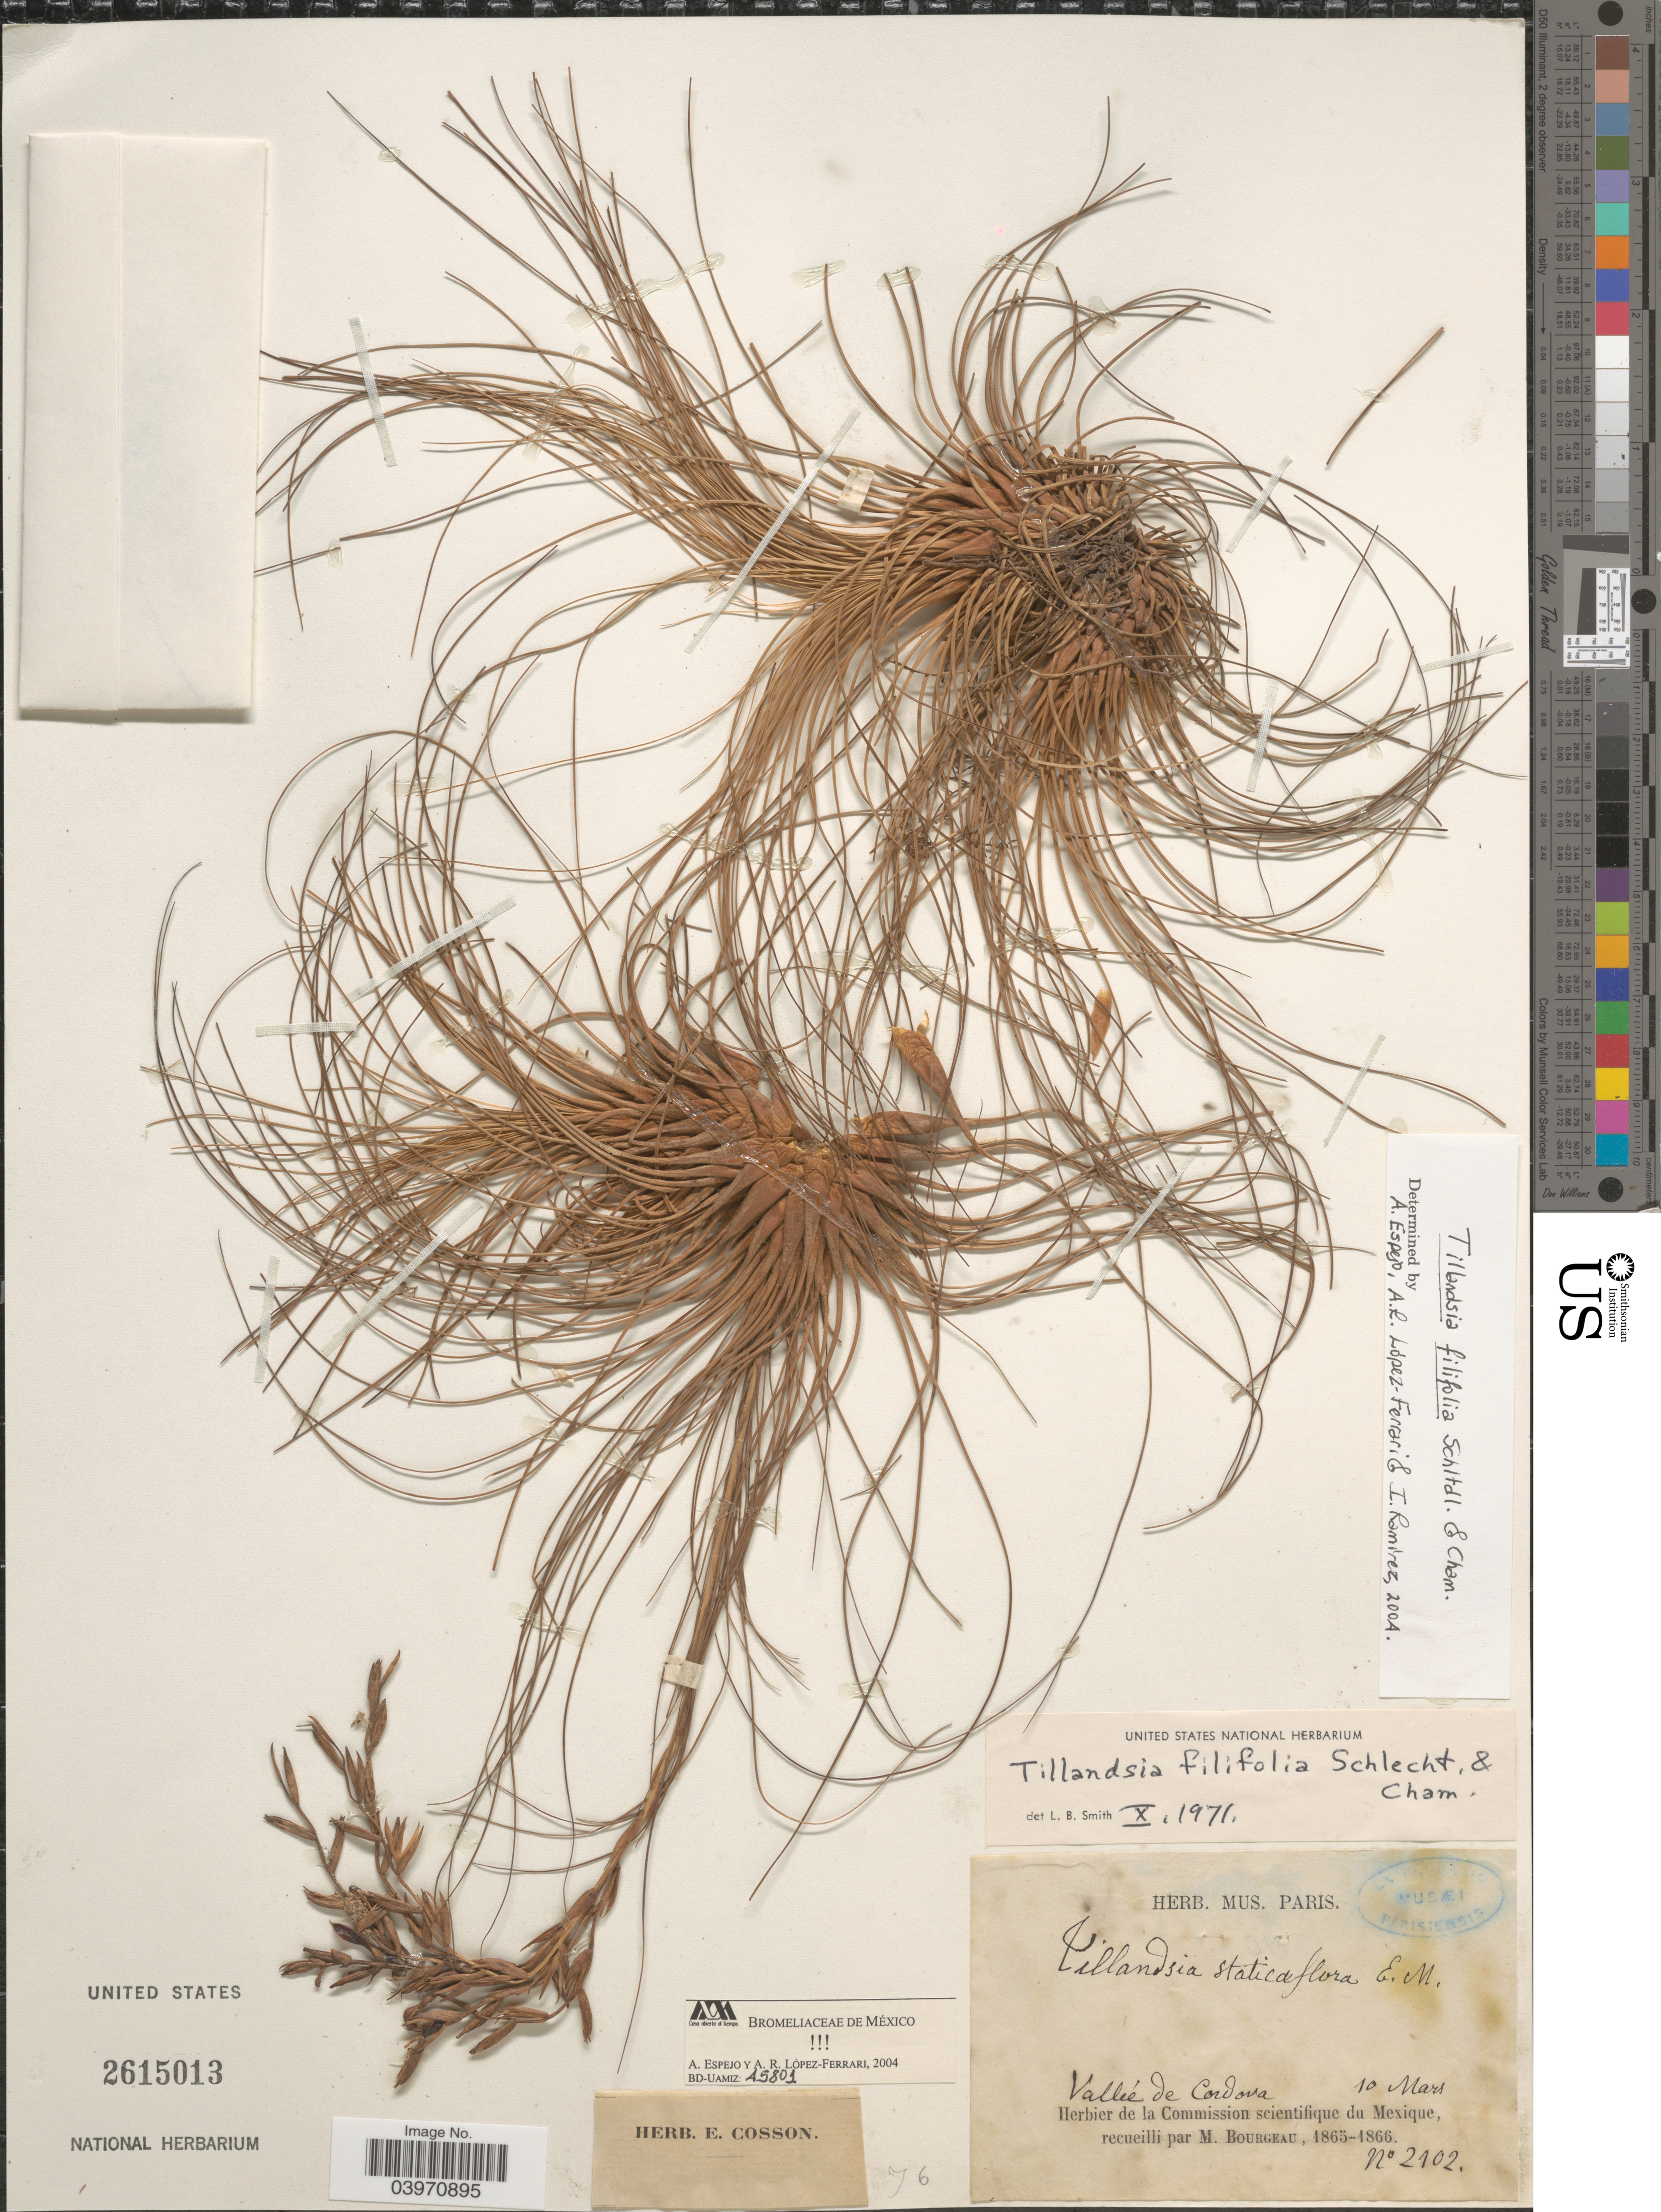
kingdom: Plantae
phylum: Tracheophyta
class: Liliopsida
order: Poales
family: Bromeliaceae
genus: Tillandsia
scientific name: Tillandsia filifolia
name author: Schltdl. & Cham.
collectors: M. Bourgeau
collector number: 2102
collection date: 1865-03-10/1866-03-10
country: Mexico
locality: Vallée de Cordova.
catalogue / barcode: US 2615013